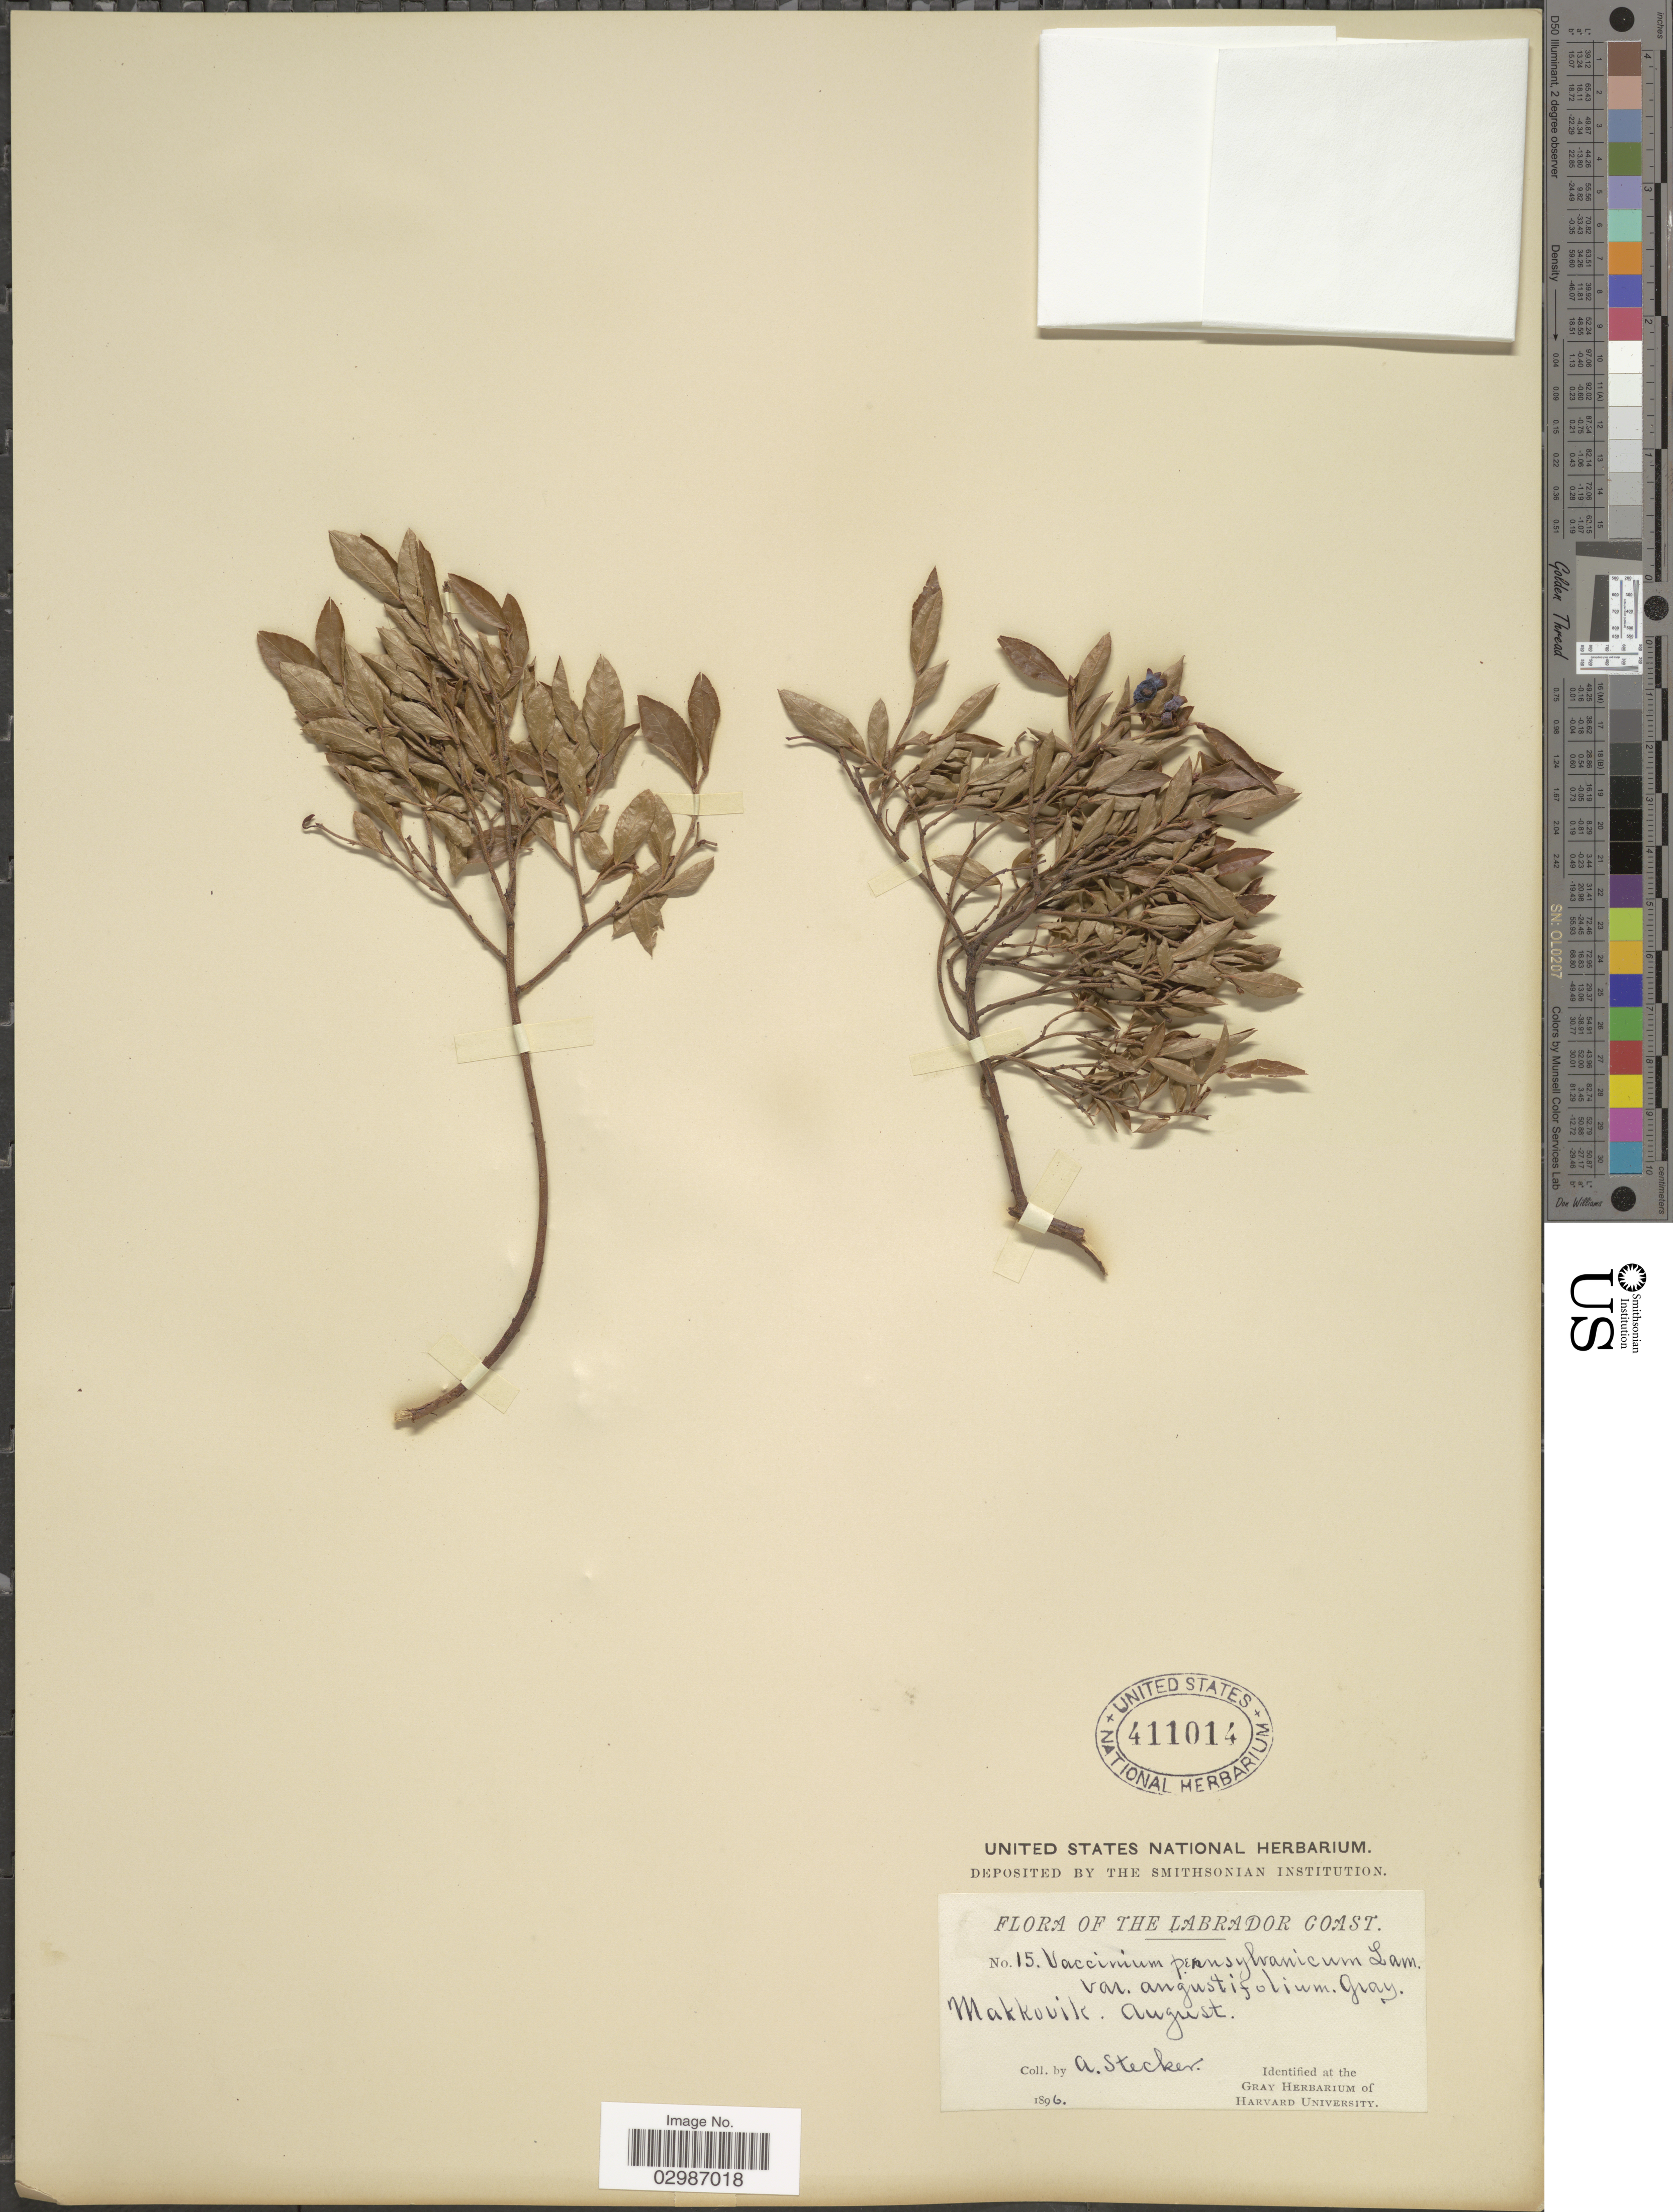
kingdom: Plantae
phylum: Tracheophyta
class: Magnoliopsida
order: Ericales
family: Ericaceae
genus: Vaccinium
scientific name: Vaccinium angustifolium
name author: Aiton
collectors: A. Stecker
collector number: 15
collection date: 1896-08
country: Canada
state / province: Newfoundland and Labrador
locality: Labrador Coast. Makkovik.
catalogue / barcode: US 411014